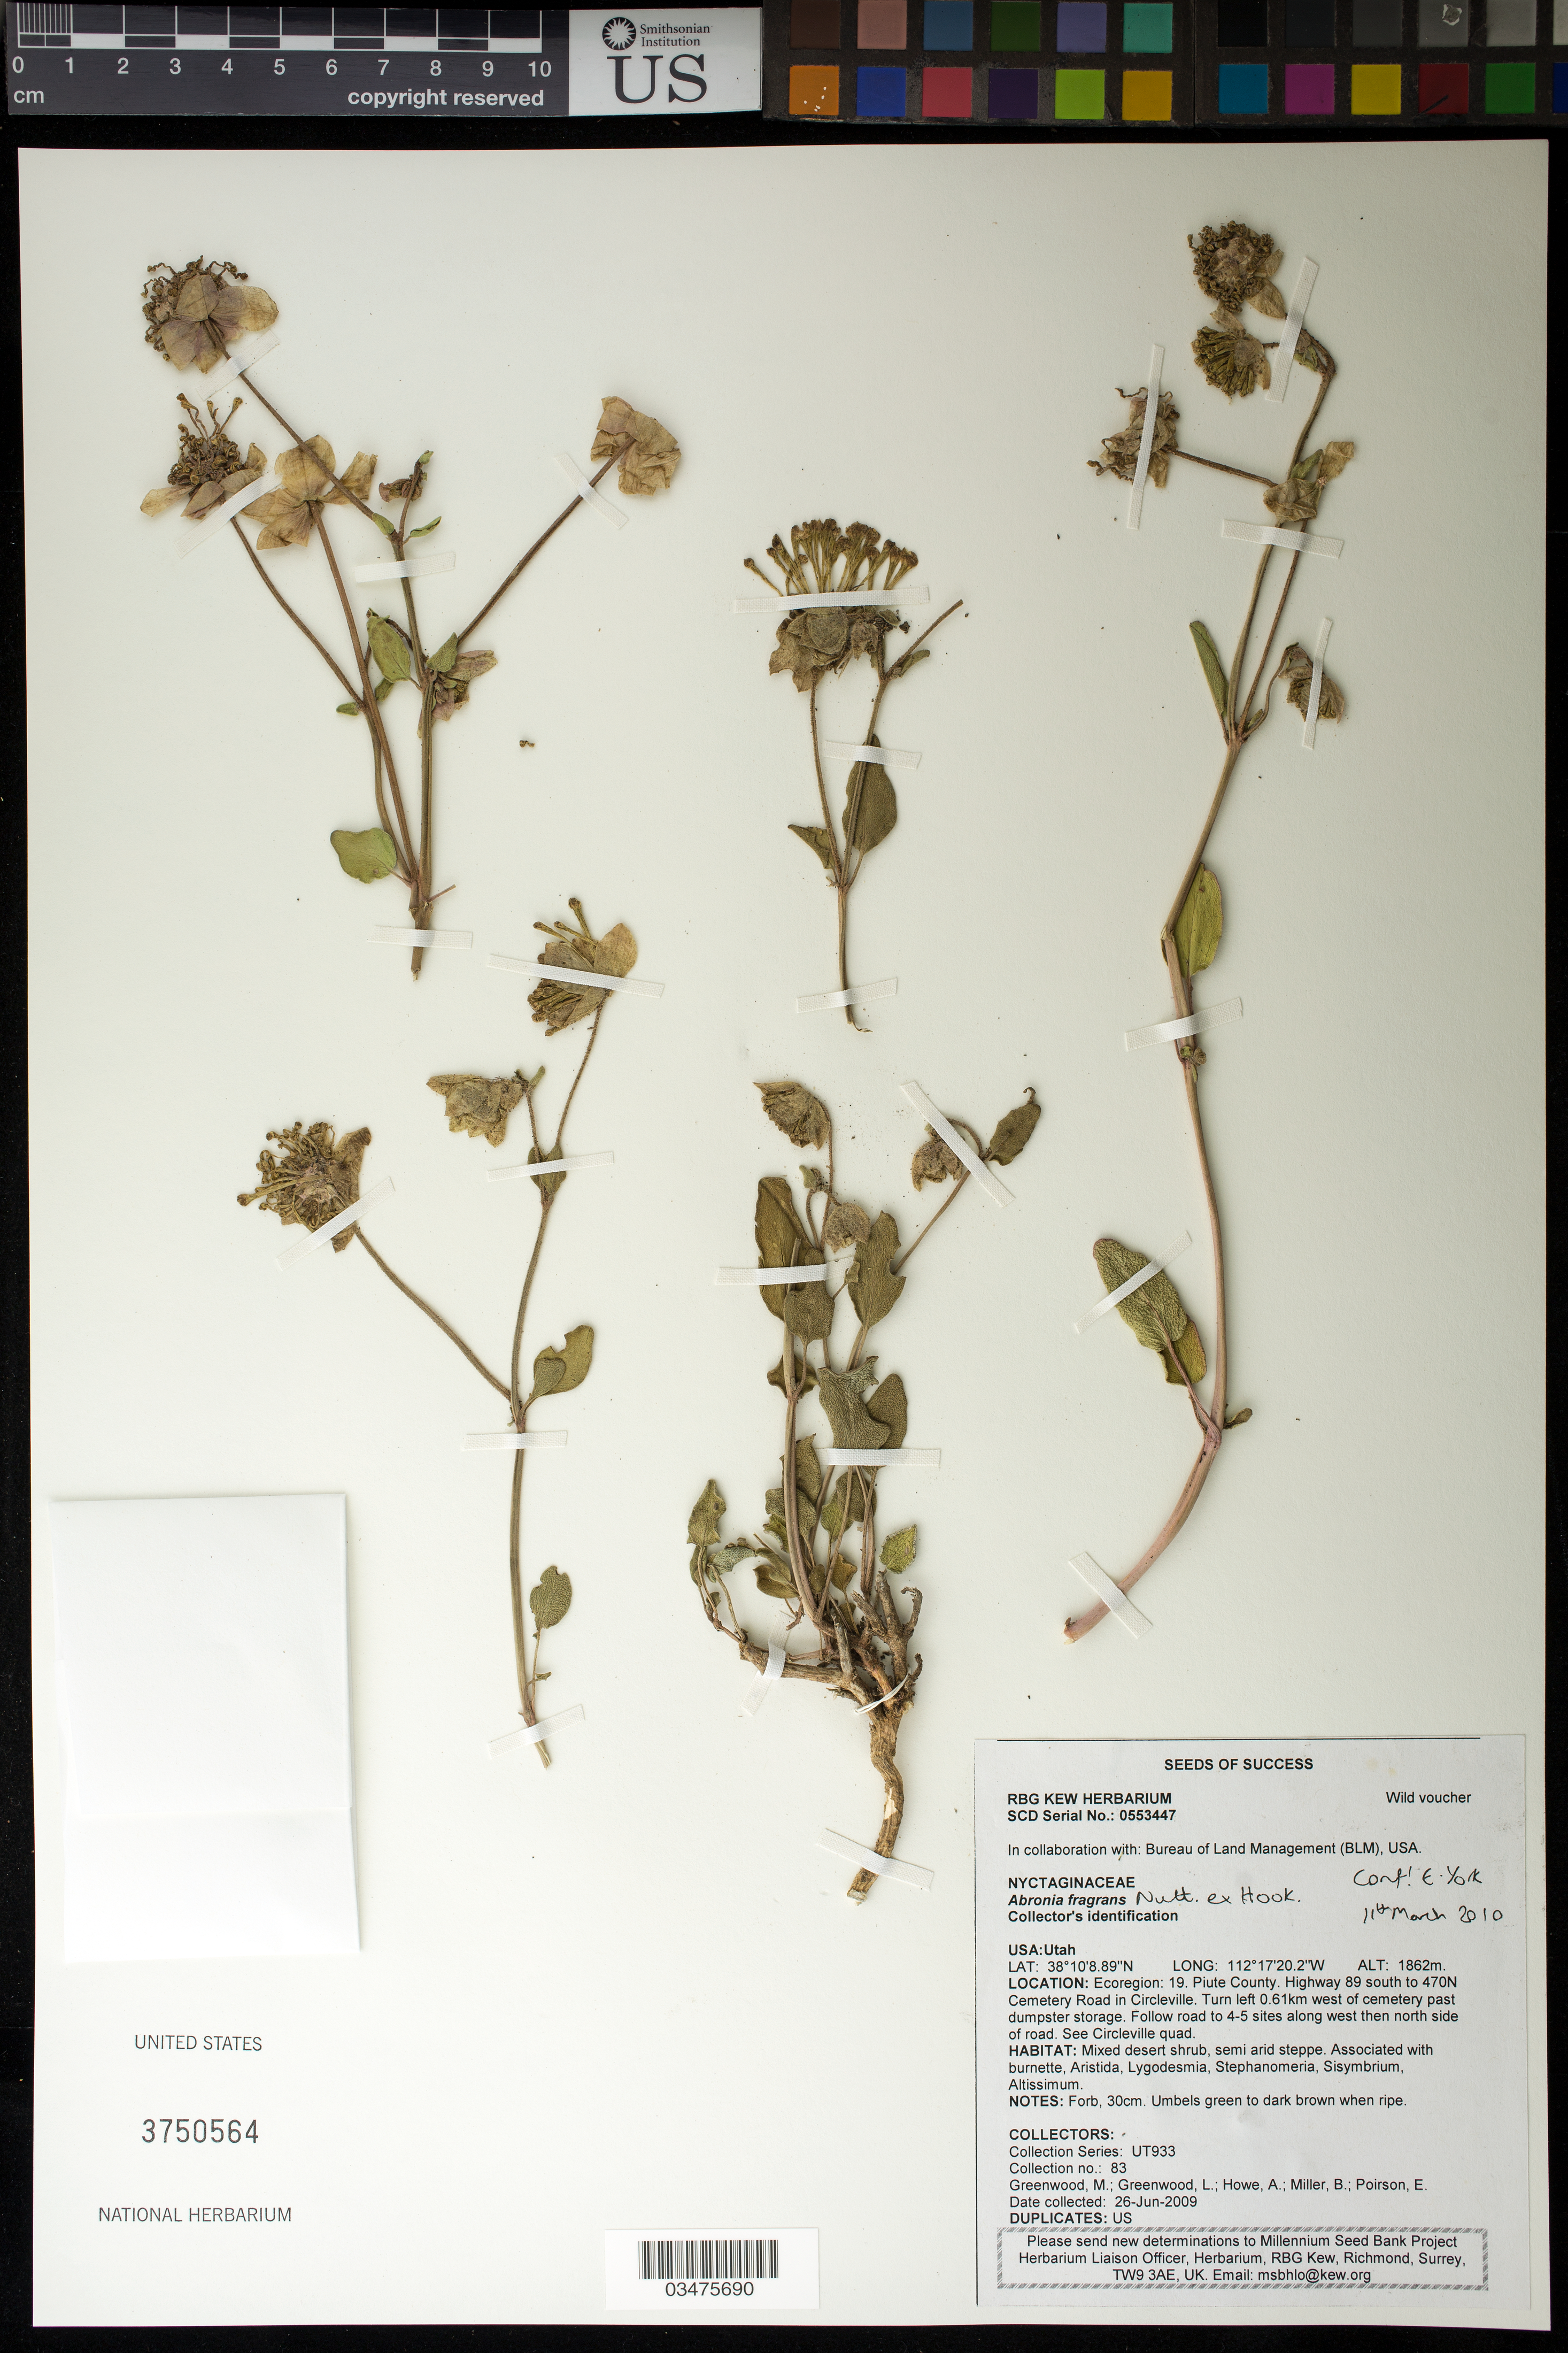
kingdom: Plantae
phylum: Tracheophyta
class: Magnoliopsida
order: Caryophyllales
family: Nyctaginaceae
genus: Abronia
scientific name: Abronia fragrans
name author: Nutt. ex Hook.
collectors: Greenwood, M., L. Greenwood, A. Howe, B. Miller & E. Poirson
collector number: UT933-83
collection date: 2009-06-26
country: United States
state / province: Utah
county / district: Piute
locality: Circleville quad.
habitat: Shrub steppe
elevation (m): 1862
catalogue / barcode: US 3750564